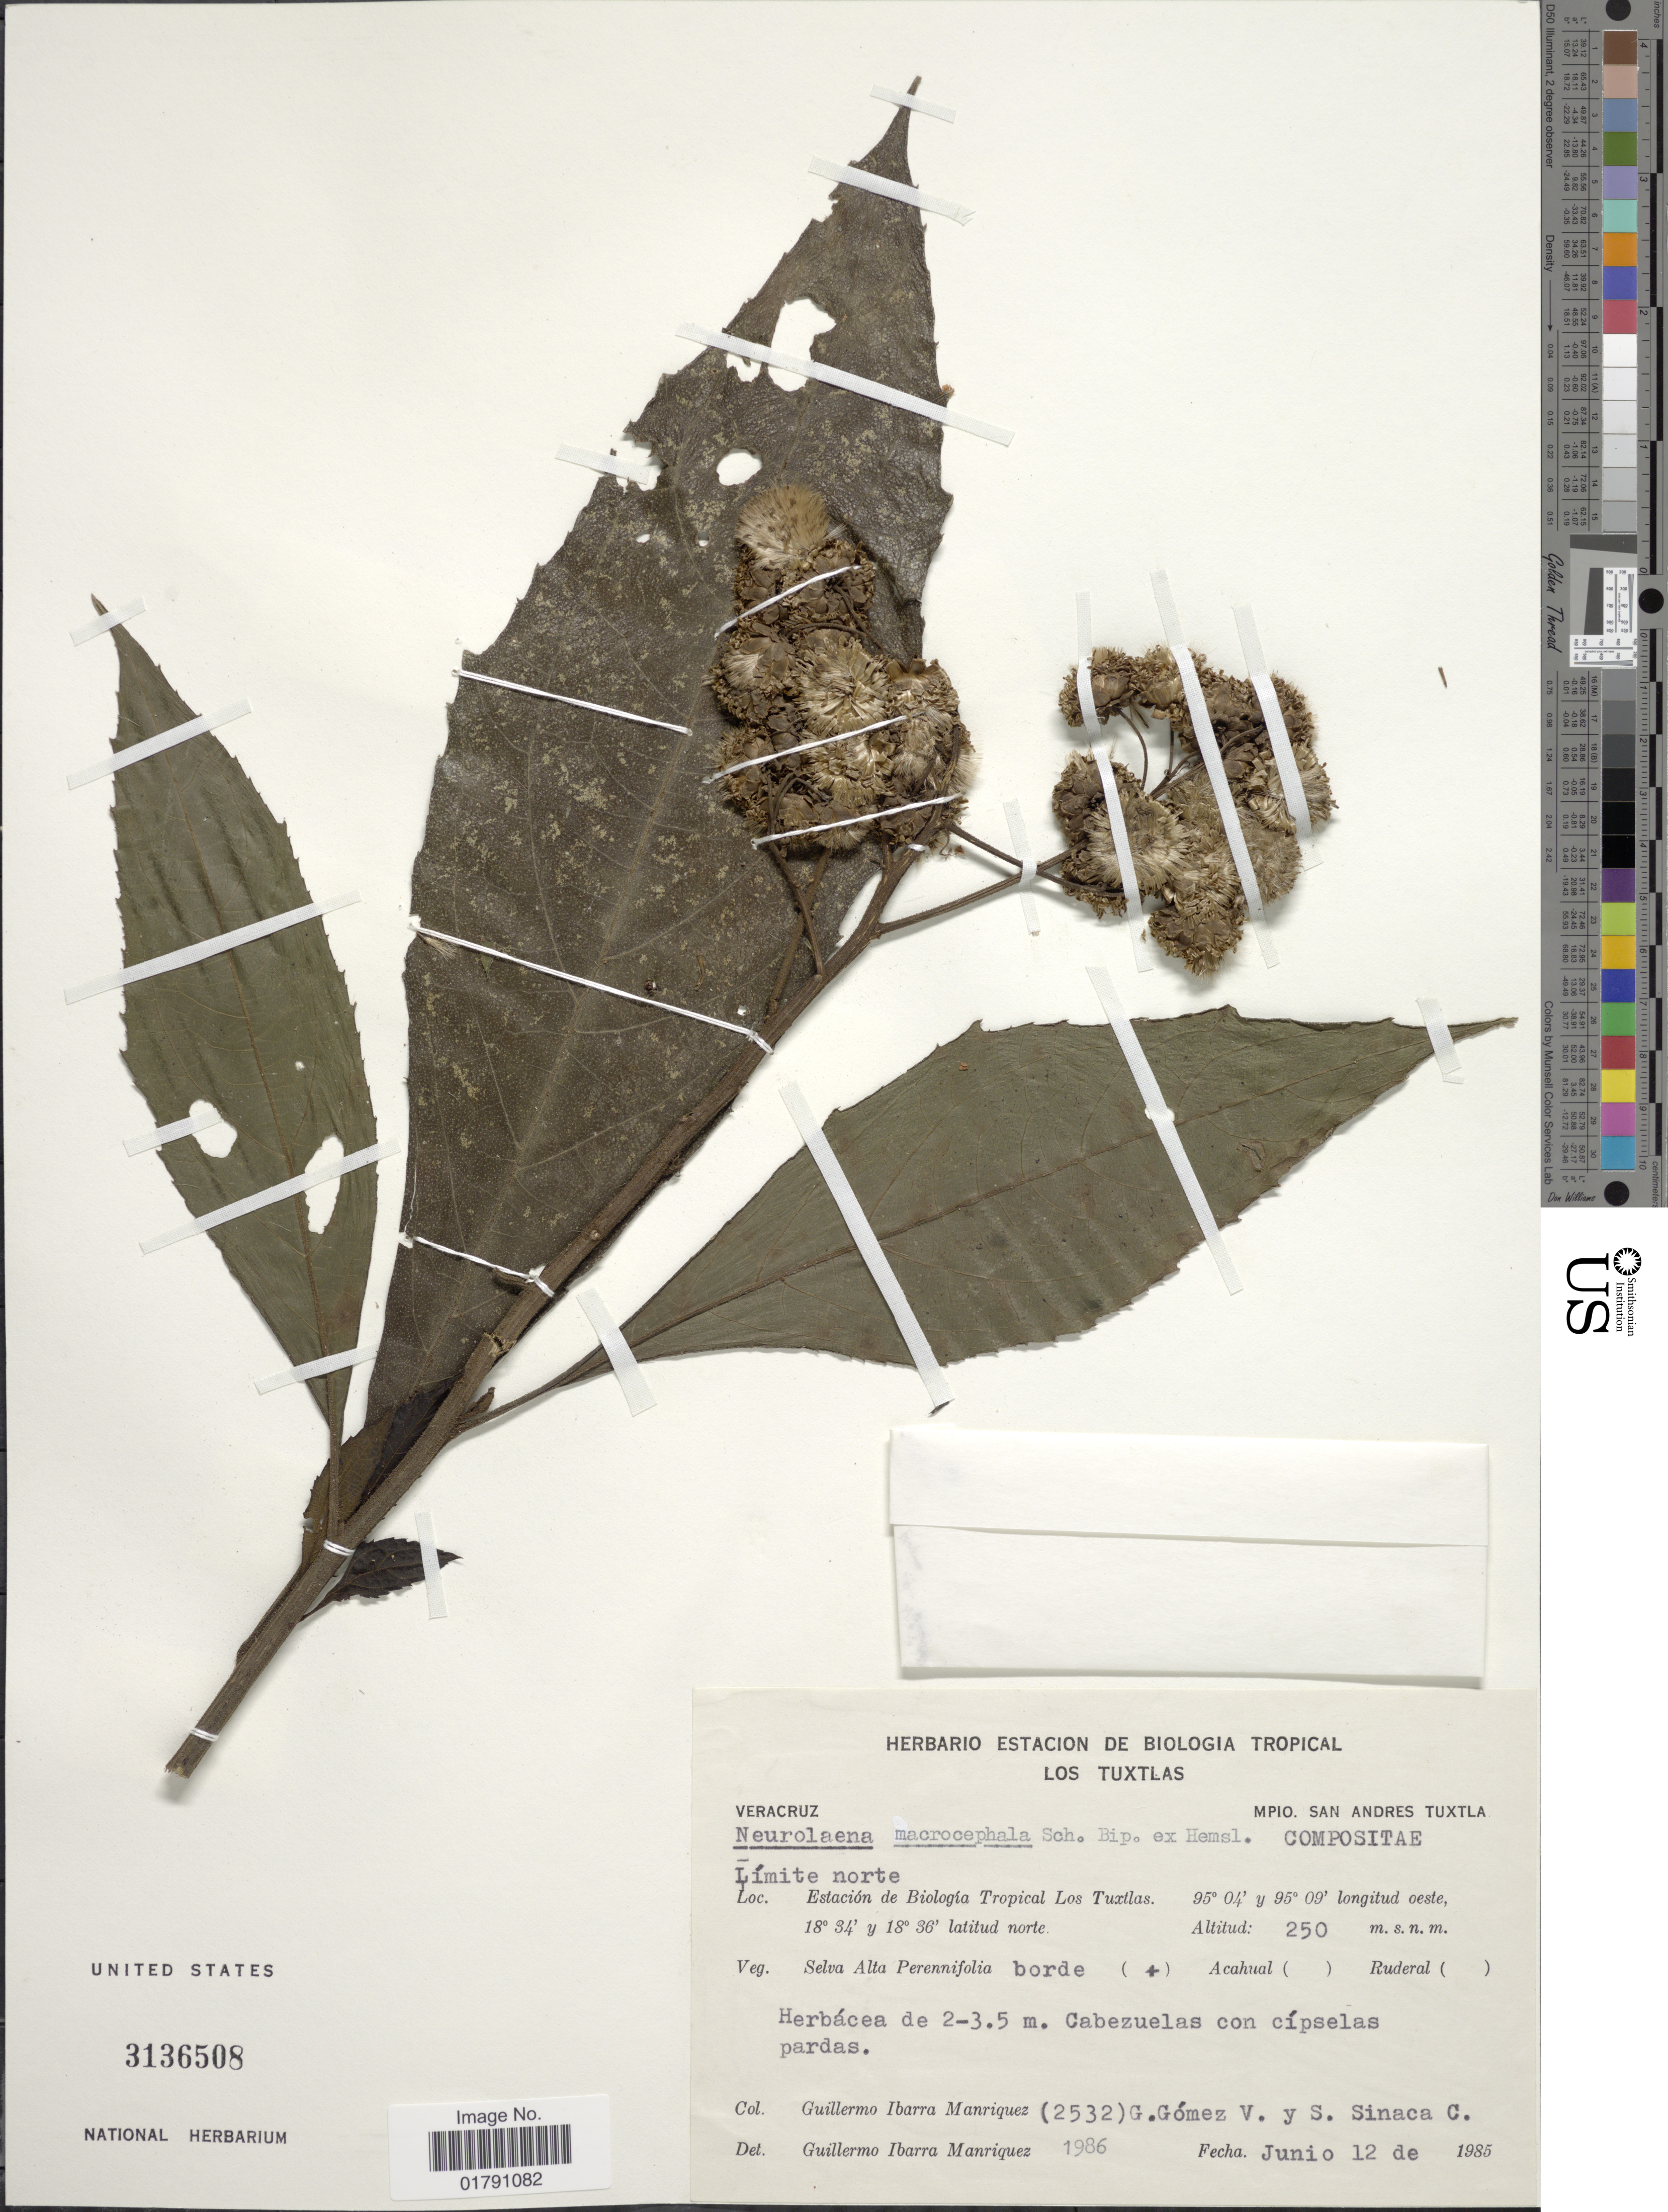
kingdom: Plantae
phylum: Tracheophyta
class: Magnoliopsida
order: Asterales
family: Asteraceae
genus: Neurolaena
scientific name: Neurolaena macrocephala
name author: Sch. Bip. ex Hemsl.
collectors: G. Ibarra M., G. Gomez & S. Sinaca Colin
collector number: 2532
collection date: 1985-06-12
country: Mexico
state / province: Veracruz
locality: Veracruz, Mpio. San Andres Tuxtla, Limite Norte, Estacion de Biologica Tropical Los Tuxtlas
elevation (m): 250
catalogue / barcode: US 3136508